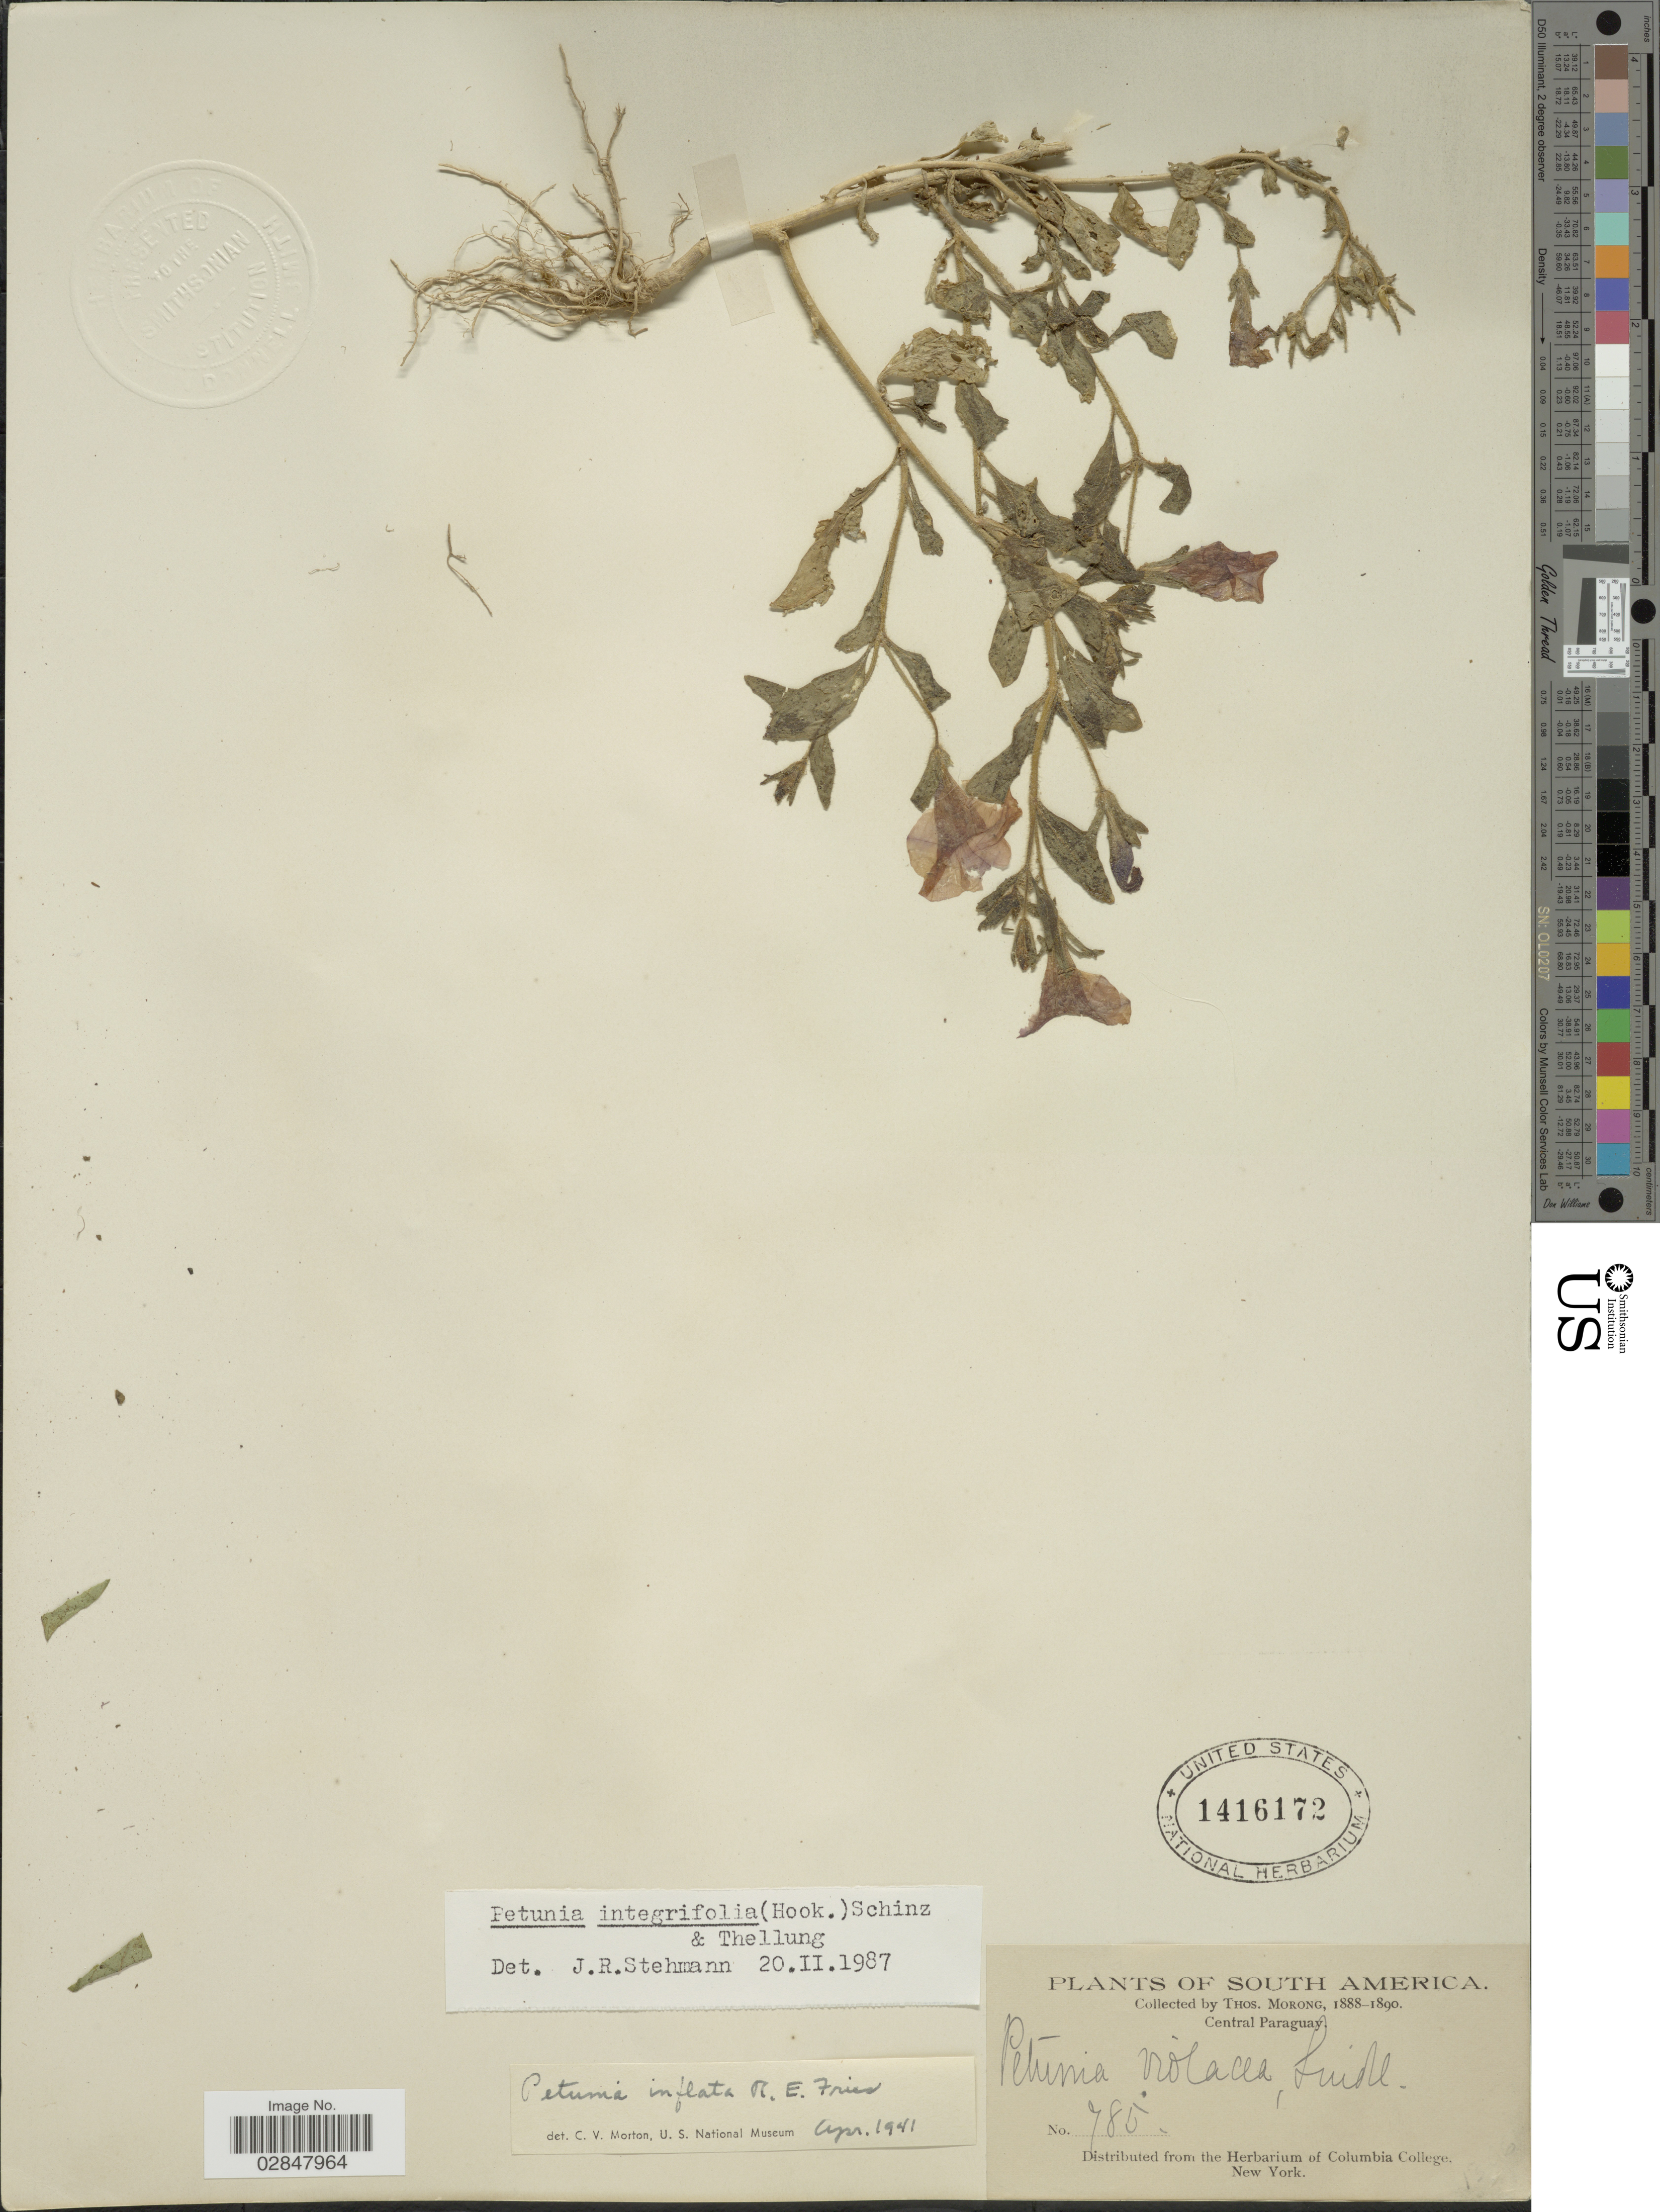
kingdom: Plantae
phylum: Tracheophyta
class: Magnoliopsida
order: Solanales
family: Solanaceae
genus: Petunia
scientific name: Petunia integrifolia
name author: (Hook.) Schinz & Thell.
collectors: T. Morong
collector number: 785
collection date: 1888/1890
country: Paraguay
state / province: Central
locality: Central Paraguay.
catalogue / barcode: US 1416172